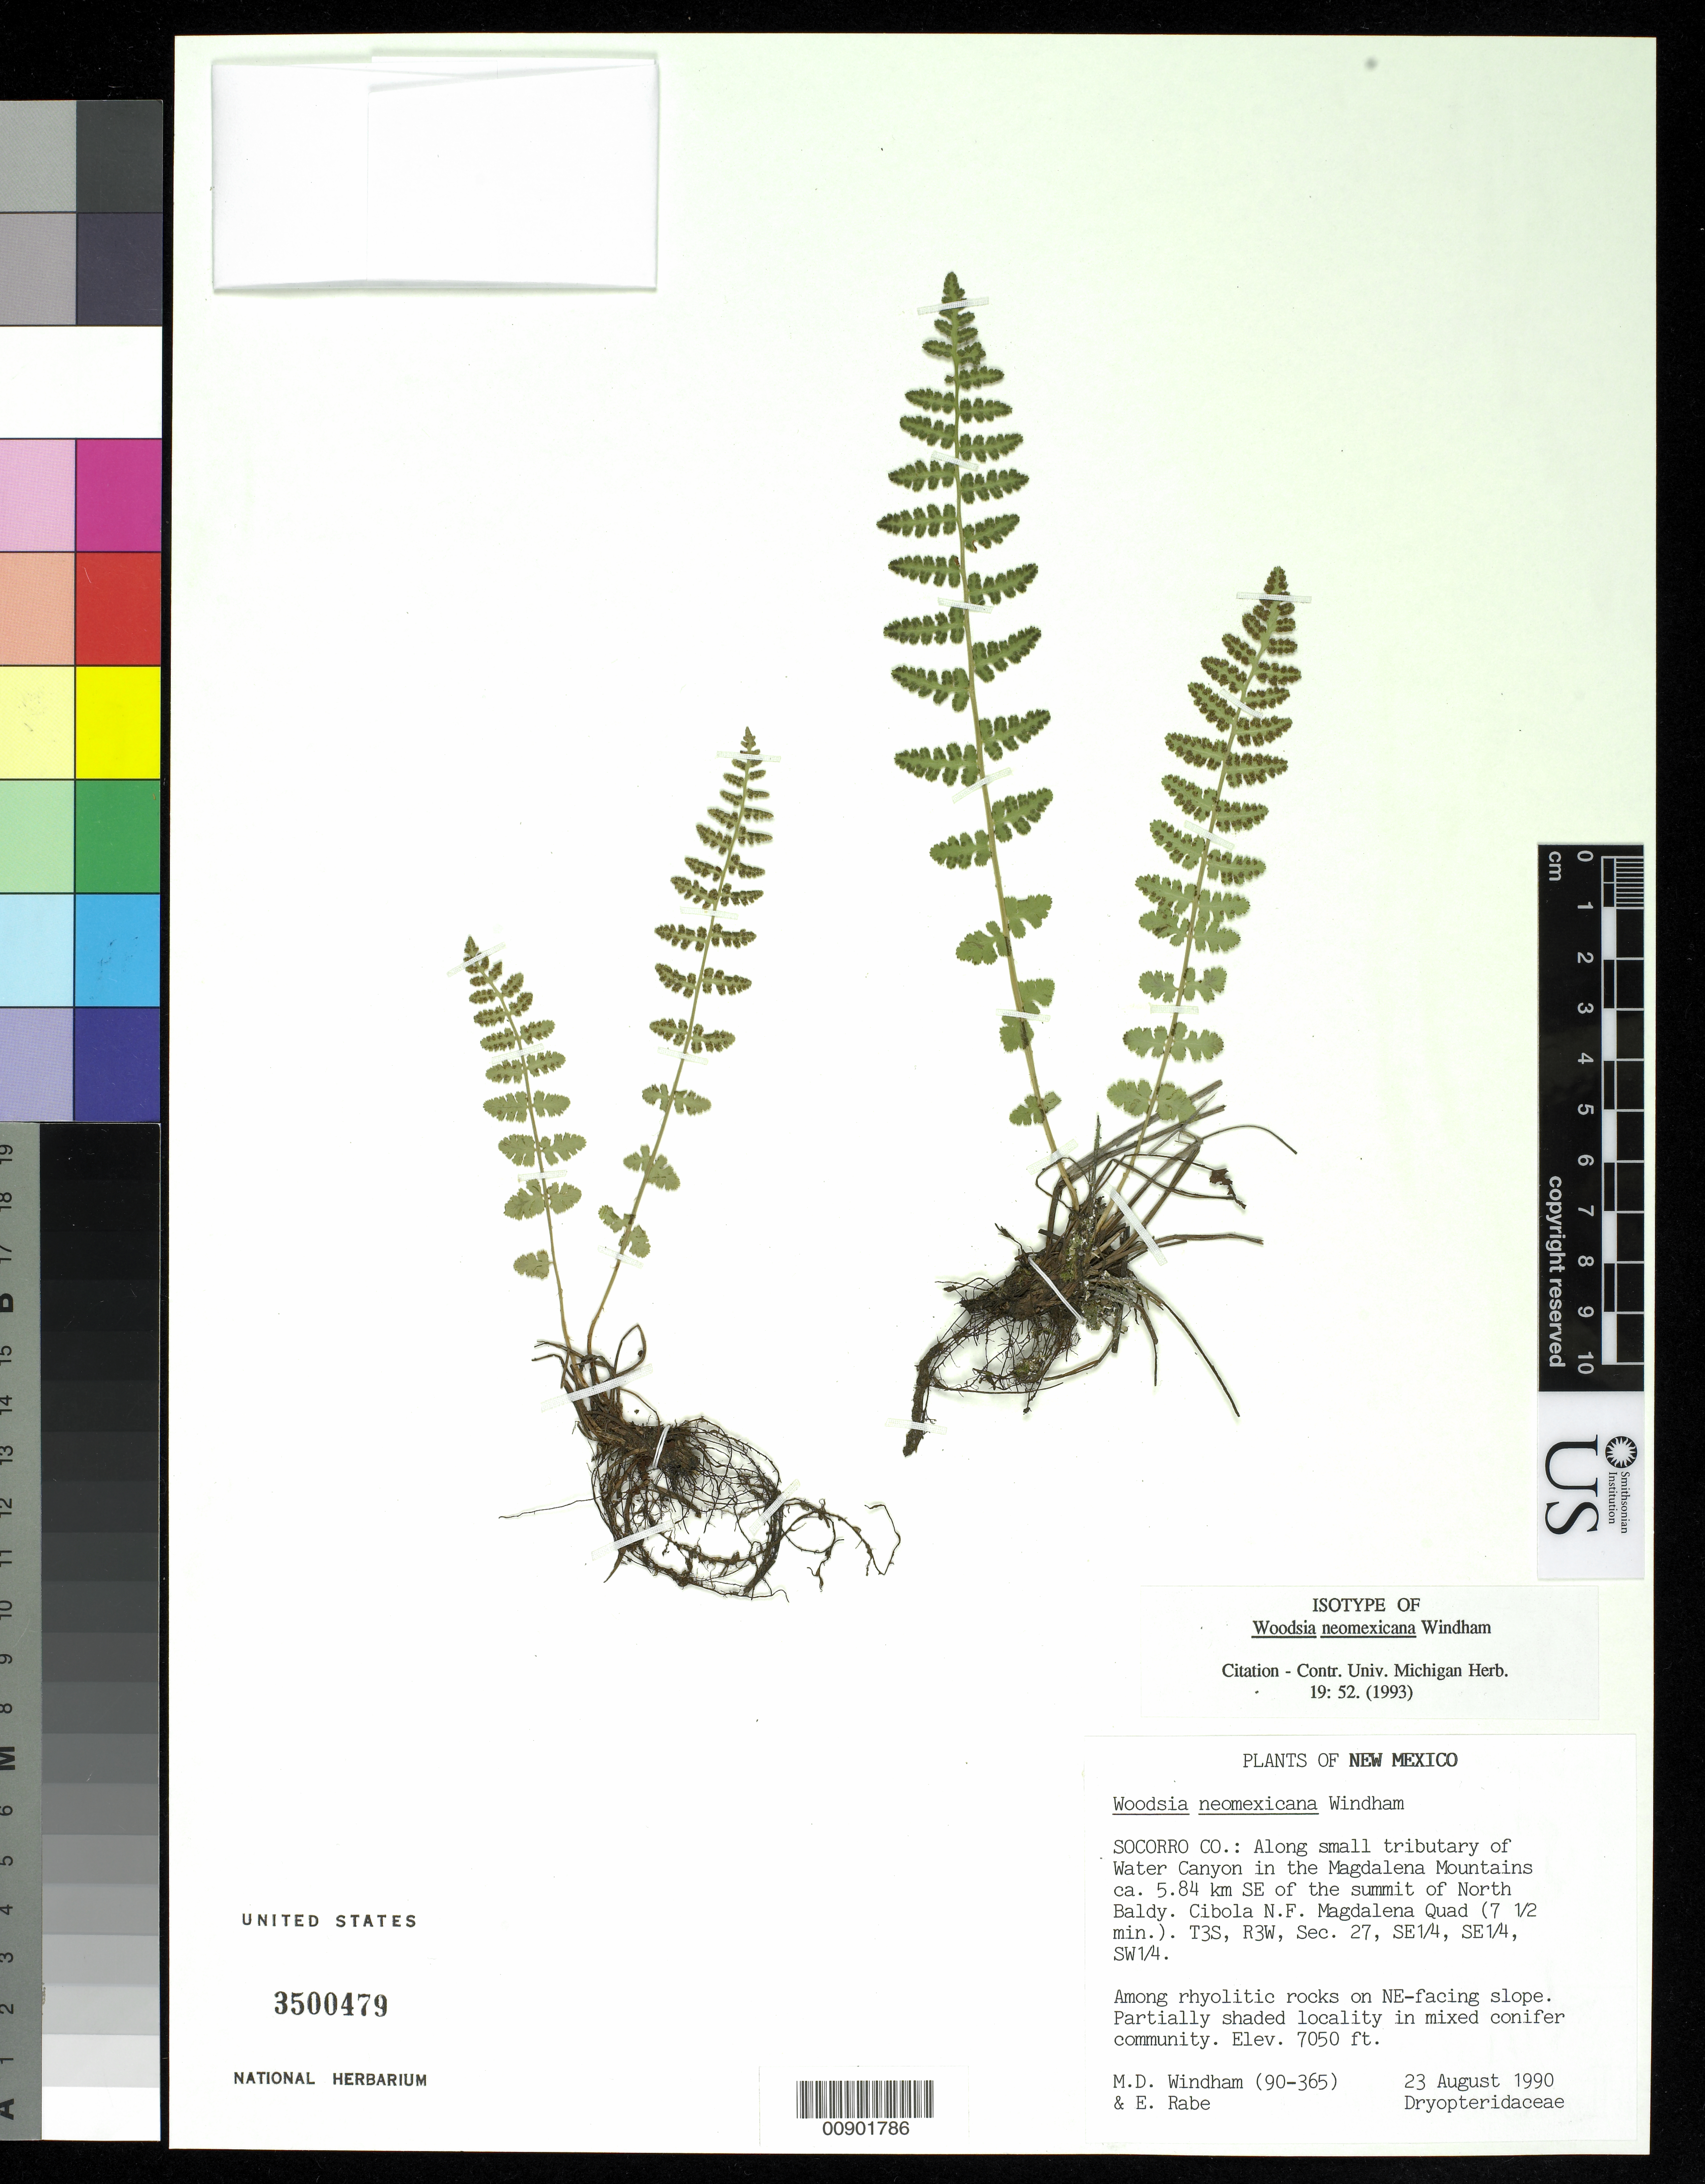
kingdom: Plantae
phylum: Tracheophyta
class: Polypodiopsida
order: Polypodiales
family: Woodsiaceae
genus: Woodsia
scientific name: Woodsia neomexicana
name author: Windham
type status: Isotype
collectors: M. D. Windham & E. Rabe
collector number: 90-365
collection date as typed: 23 Aug 1990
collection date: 1990-08-23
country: United States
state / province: New Mexico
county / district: Socorro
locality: Socorro Co.: along small tributary of Water Canyon in the Magdalena Mountains ca. 5.84 km SE of the summit of North Baldy. Cibola N.F. Magdalena Quad (7 1/2 min.).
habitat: Among rhyolithic rocks on NE-facing slope. Partially shaded locality in mixed conifer community.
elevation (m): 2149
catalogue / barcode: US 3500479